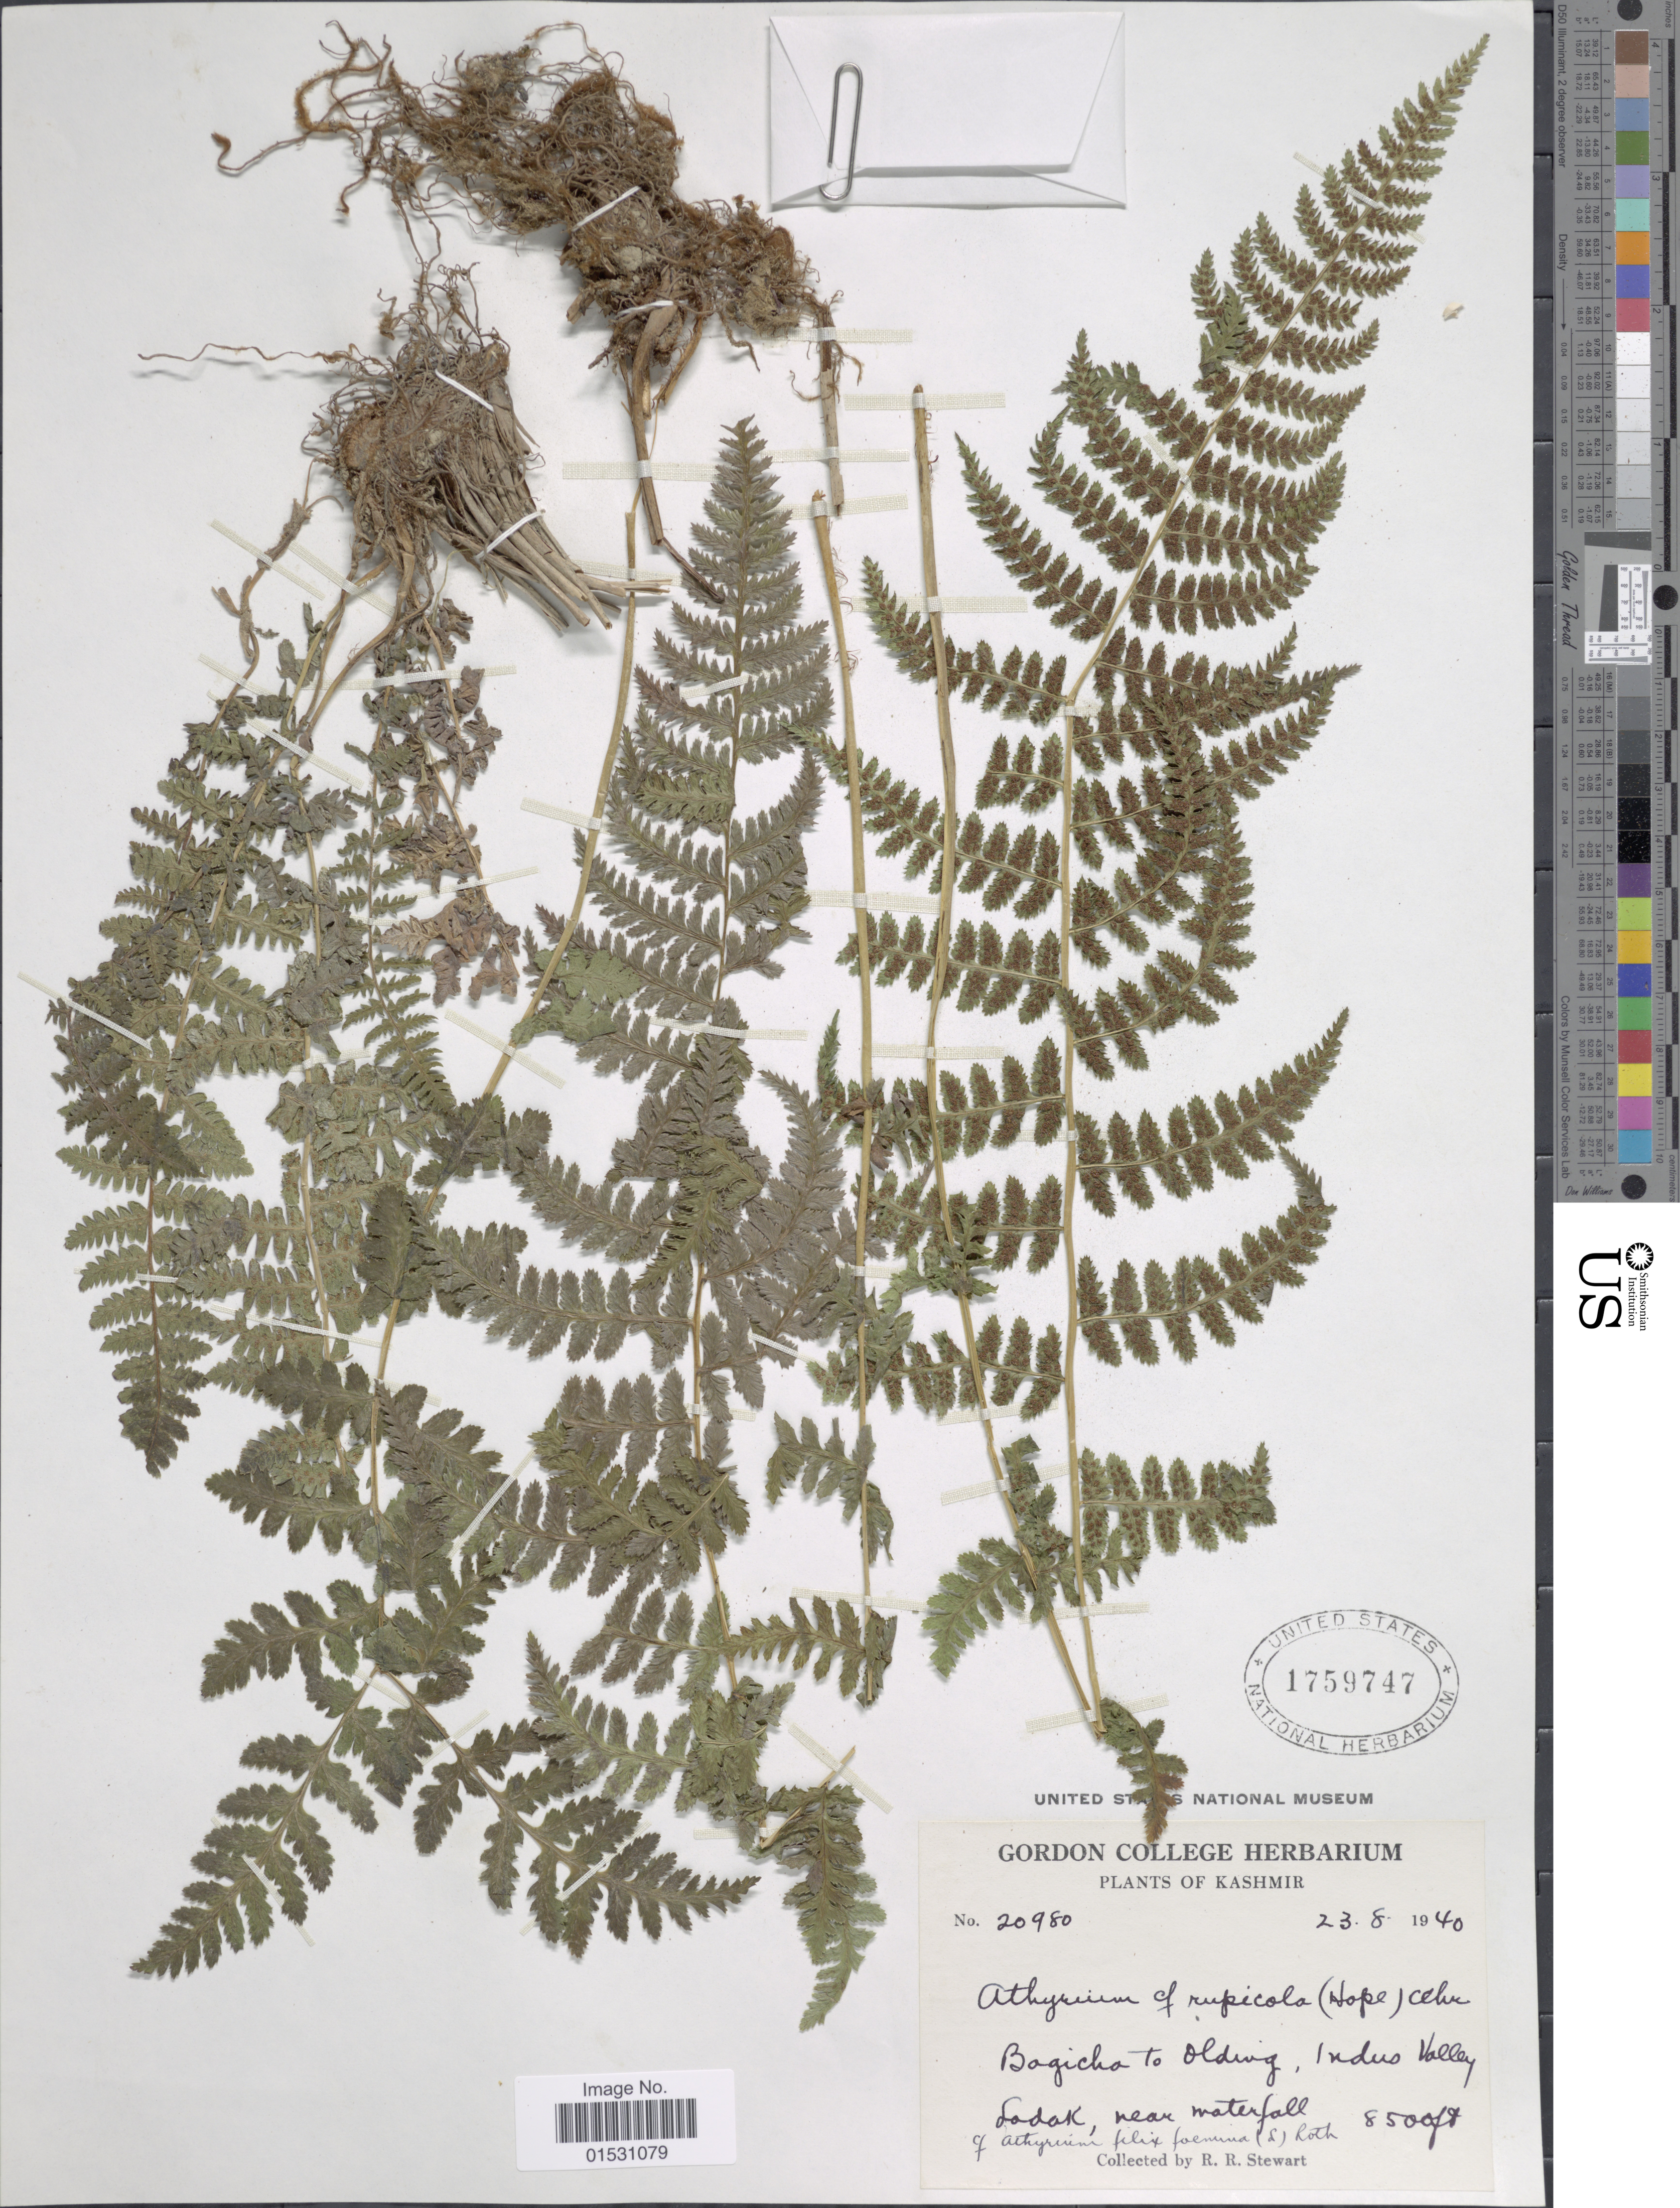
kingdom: Plantae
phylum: Tracheophyta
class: Polypodiopsida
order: Polypodiales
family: Athyriaceae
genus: Athyrium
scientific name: Athyrium rupicola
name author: (C. Hope) C. Chr.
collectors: R. R. Stewart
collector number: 20980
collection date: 1940-08-23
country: India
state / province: Jammu and Kashmir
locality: Kashmir. Bagicha to Oldwig, Indus Valley Lodak, near waterfall.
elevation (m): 2591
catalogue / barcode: US 1759747